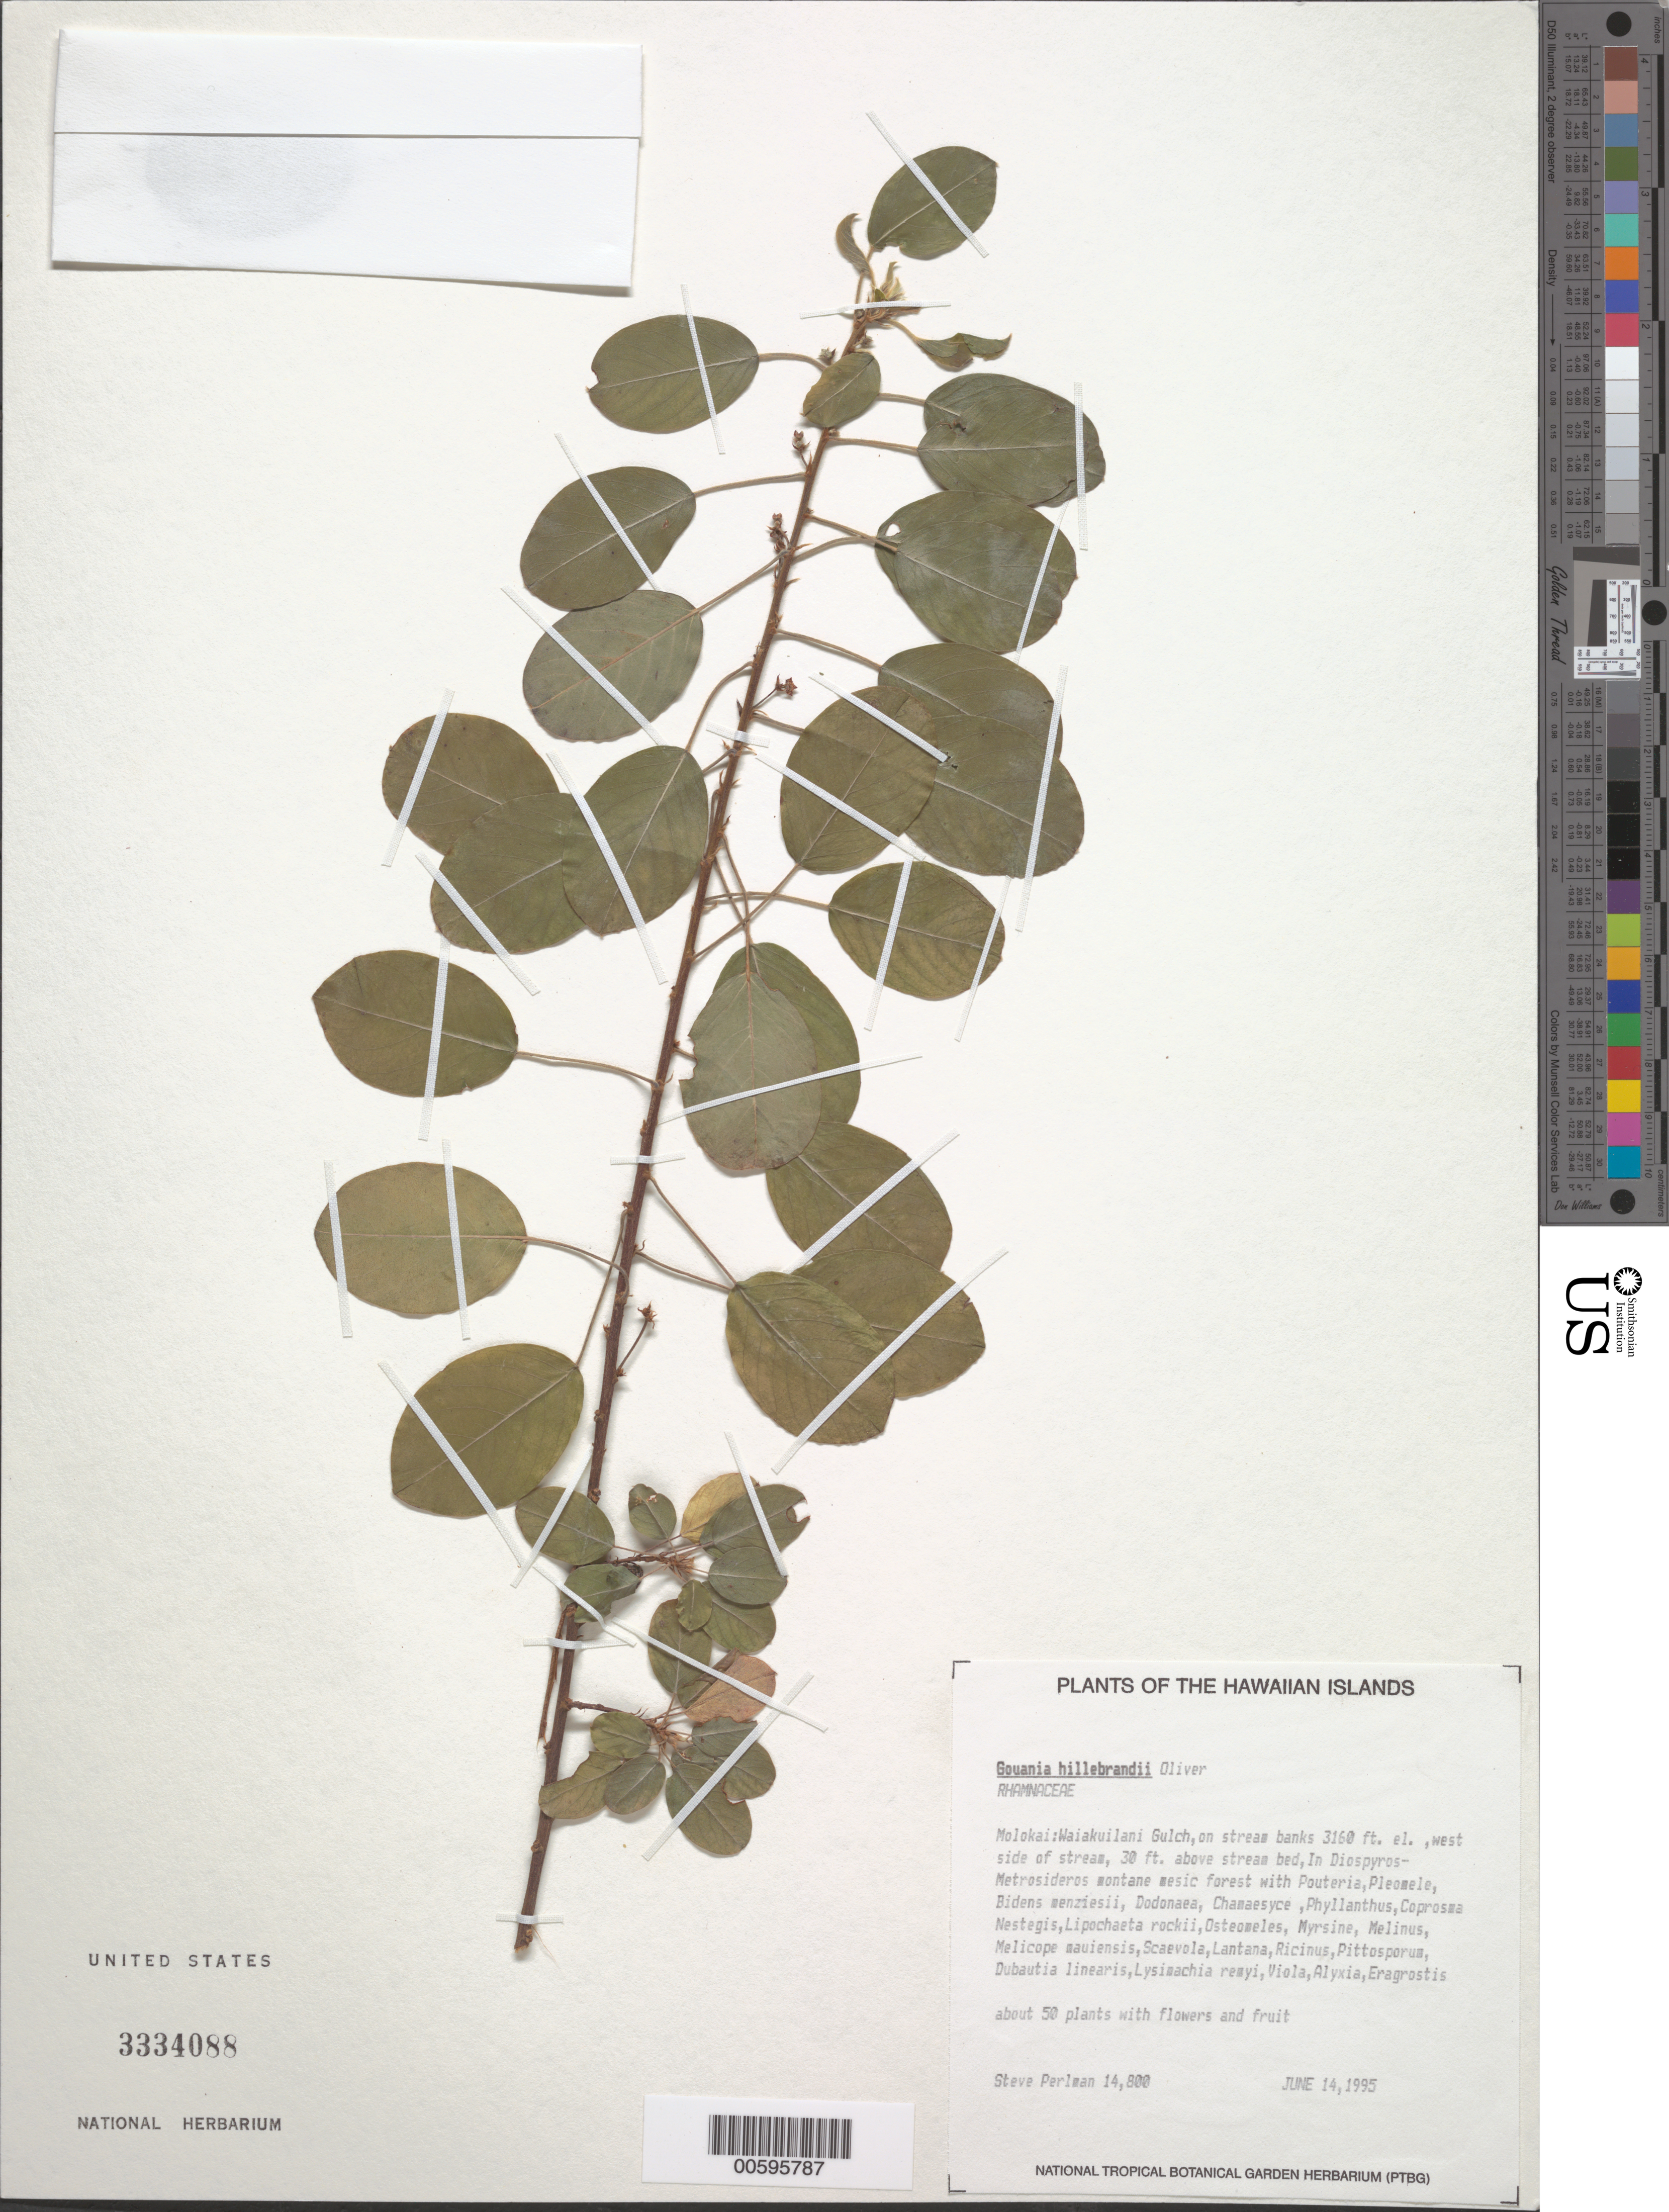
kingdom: Plantae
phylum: Tracheophyta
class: Magnoliopsida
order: Rosales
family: Rhamnaceae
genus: Gouania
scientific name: Gouania hillebrandii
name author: Oliv.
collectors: S. P. Perlman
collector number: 14800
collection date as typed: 14 Jun 1995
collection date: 1995-06-14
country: United States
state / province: Hawaii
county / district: Maui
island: Moloka'i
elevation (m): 963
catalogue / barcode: US 3334088